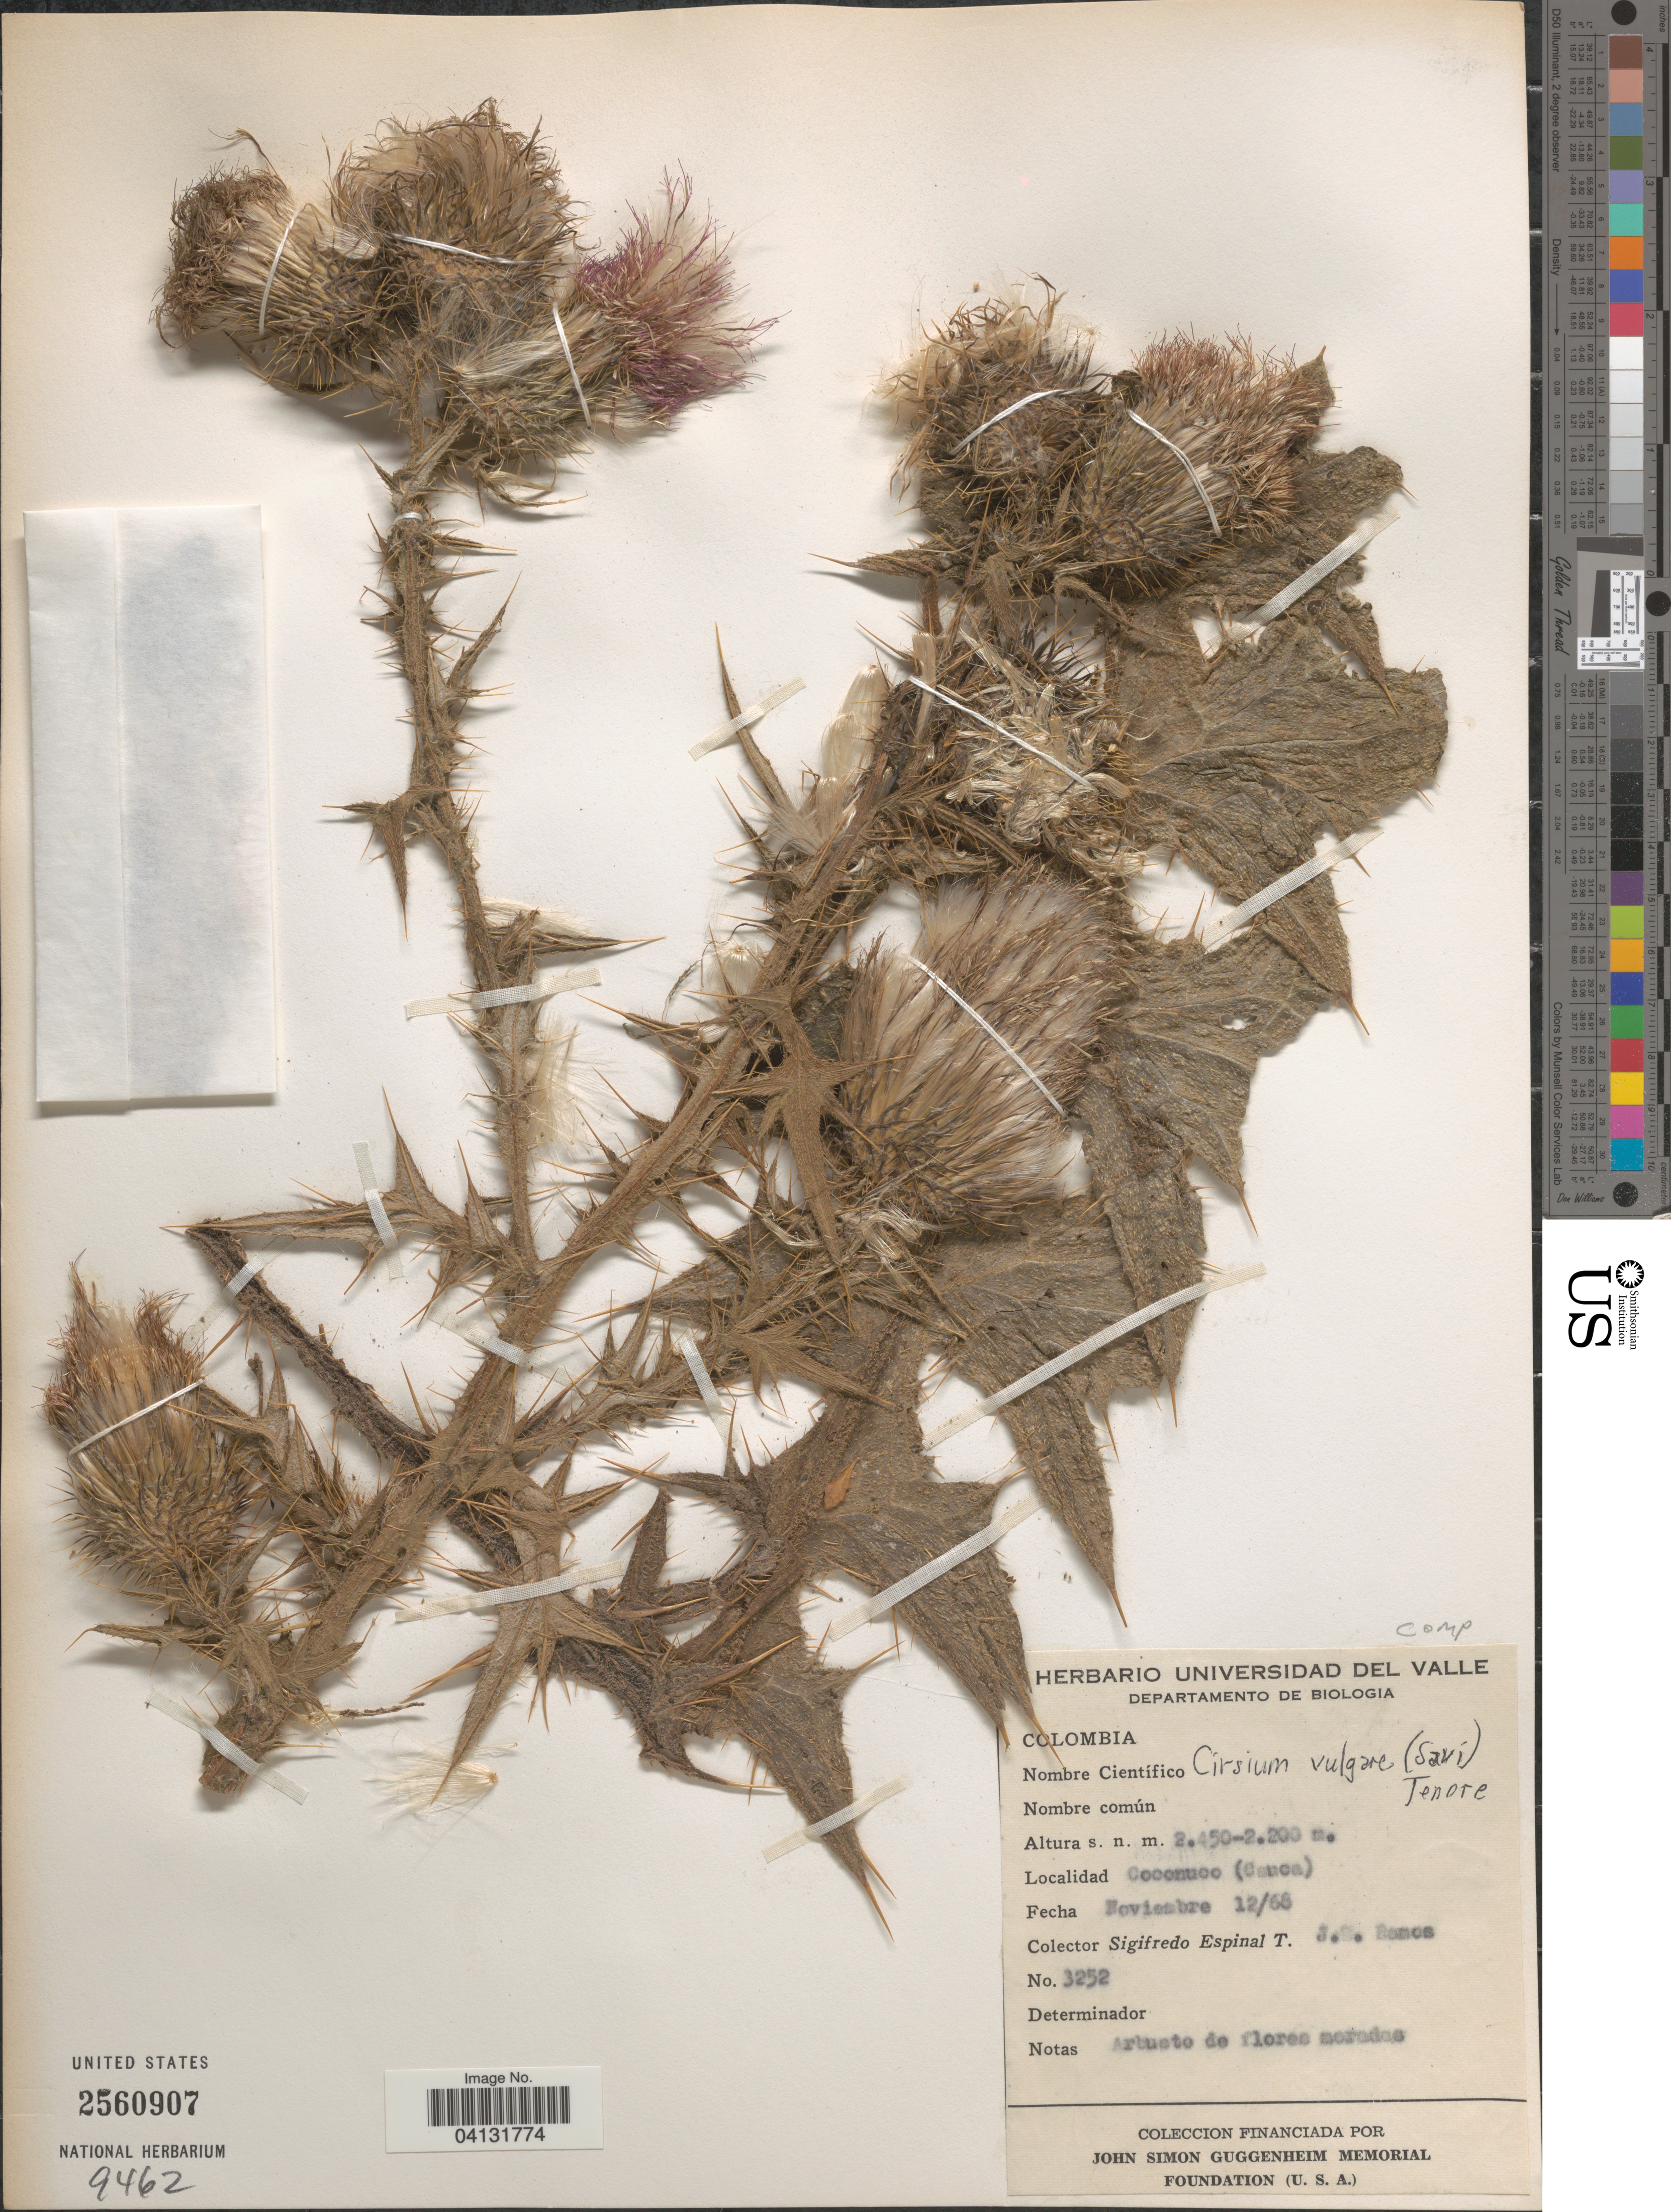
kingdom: Plantae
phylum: Tracheophyta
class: Magnoliopsida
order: Asterales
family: Asteraceae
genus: Cirsium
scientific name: Cirsium vulgare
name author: (Savi) Ten.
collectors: S. Espinal & J. E. Ramos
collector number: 3252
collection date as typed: Transcribed d/m/y: 12/11/68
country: Colombia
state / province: Cauca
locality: Coconuco.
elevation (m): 2200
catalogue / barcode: US 2560907